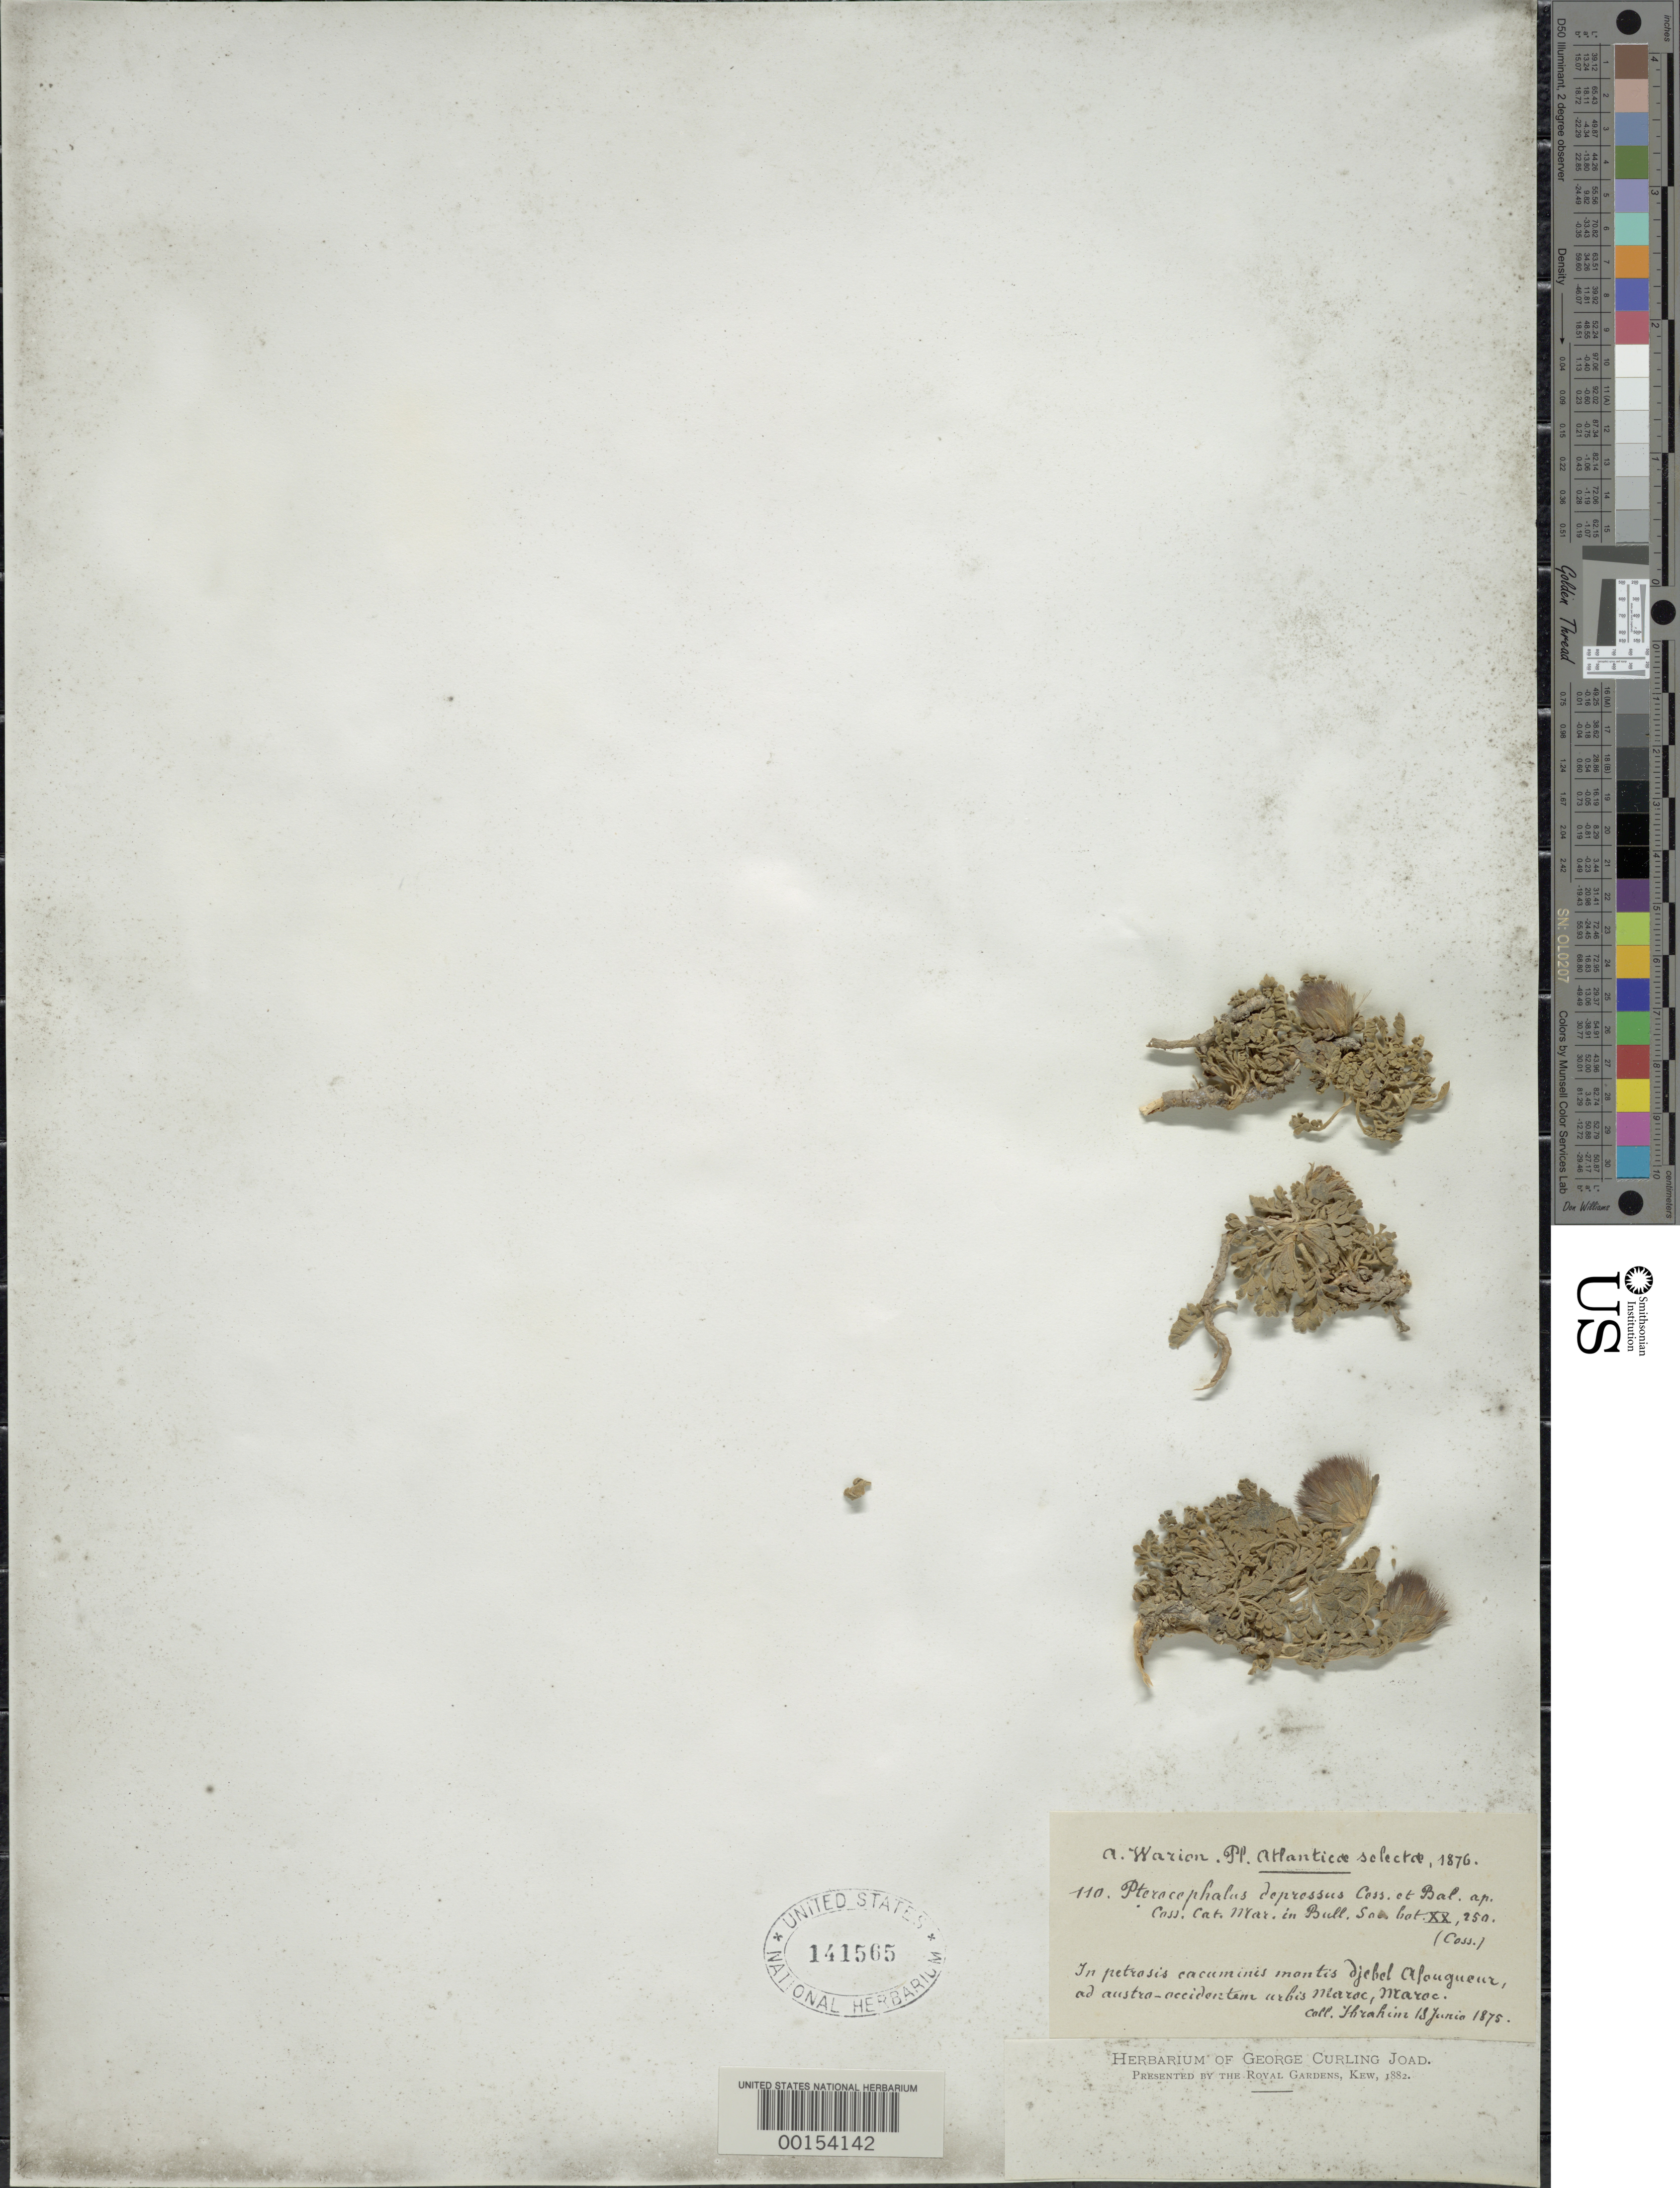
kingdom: Plantae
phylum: Tracheophyta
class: Magnoliopsida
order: Dipsacales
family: Caprifoliaceae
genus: Pterocephalus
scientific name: Pterocephalus depressus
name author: Coss. & Balansa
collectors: -. Ibrahian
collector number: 110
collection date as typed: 18 Jun 1875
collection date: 1875-06-18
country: Morocco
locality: Maroc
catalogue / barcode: US 141565